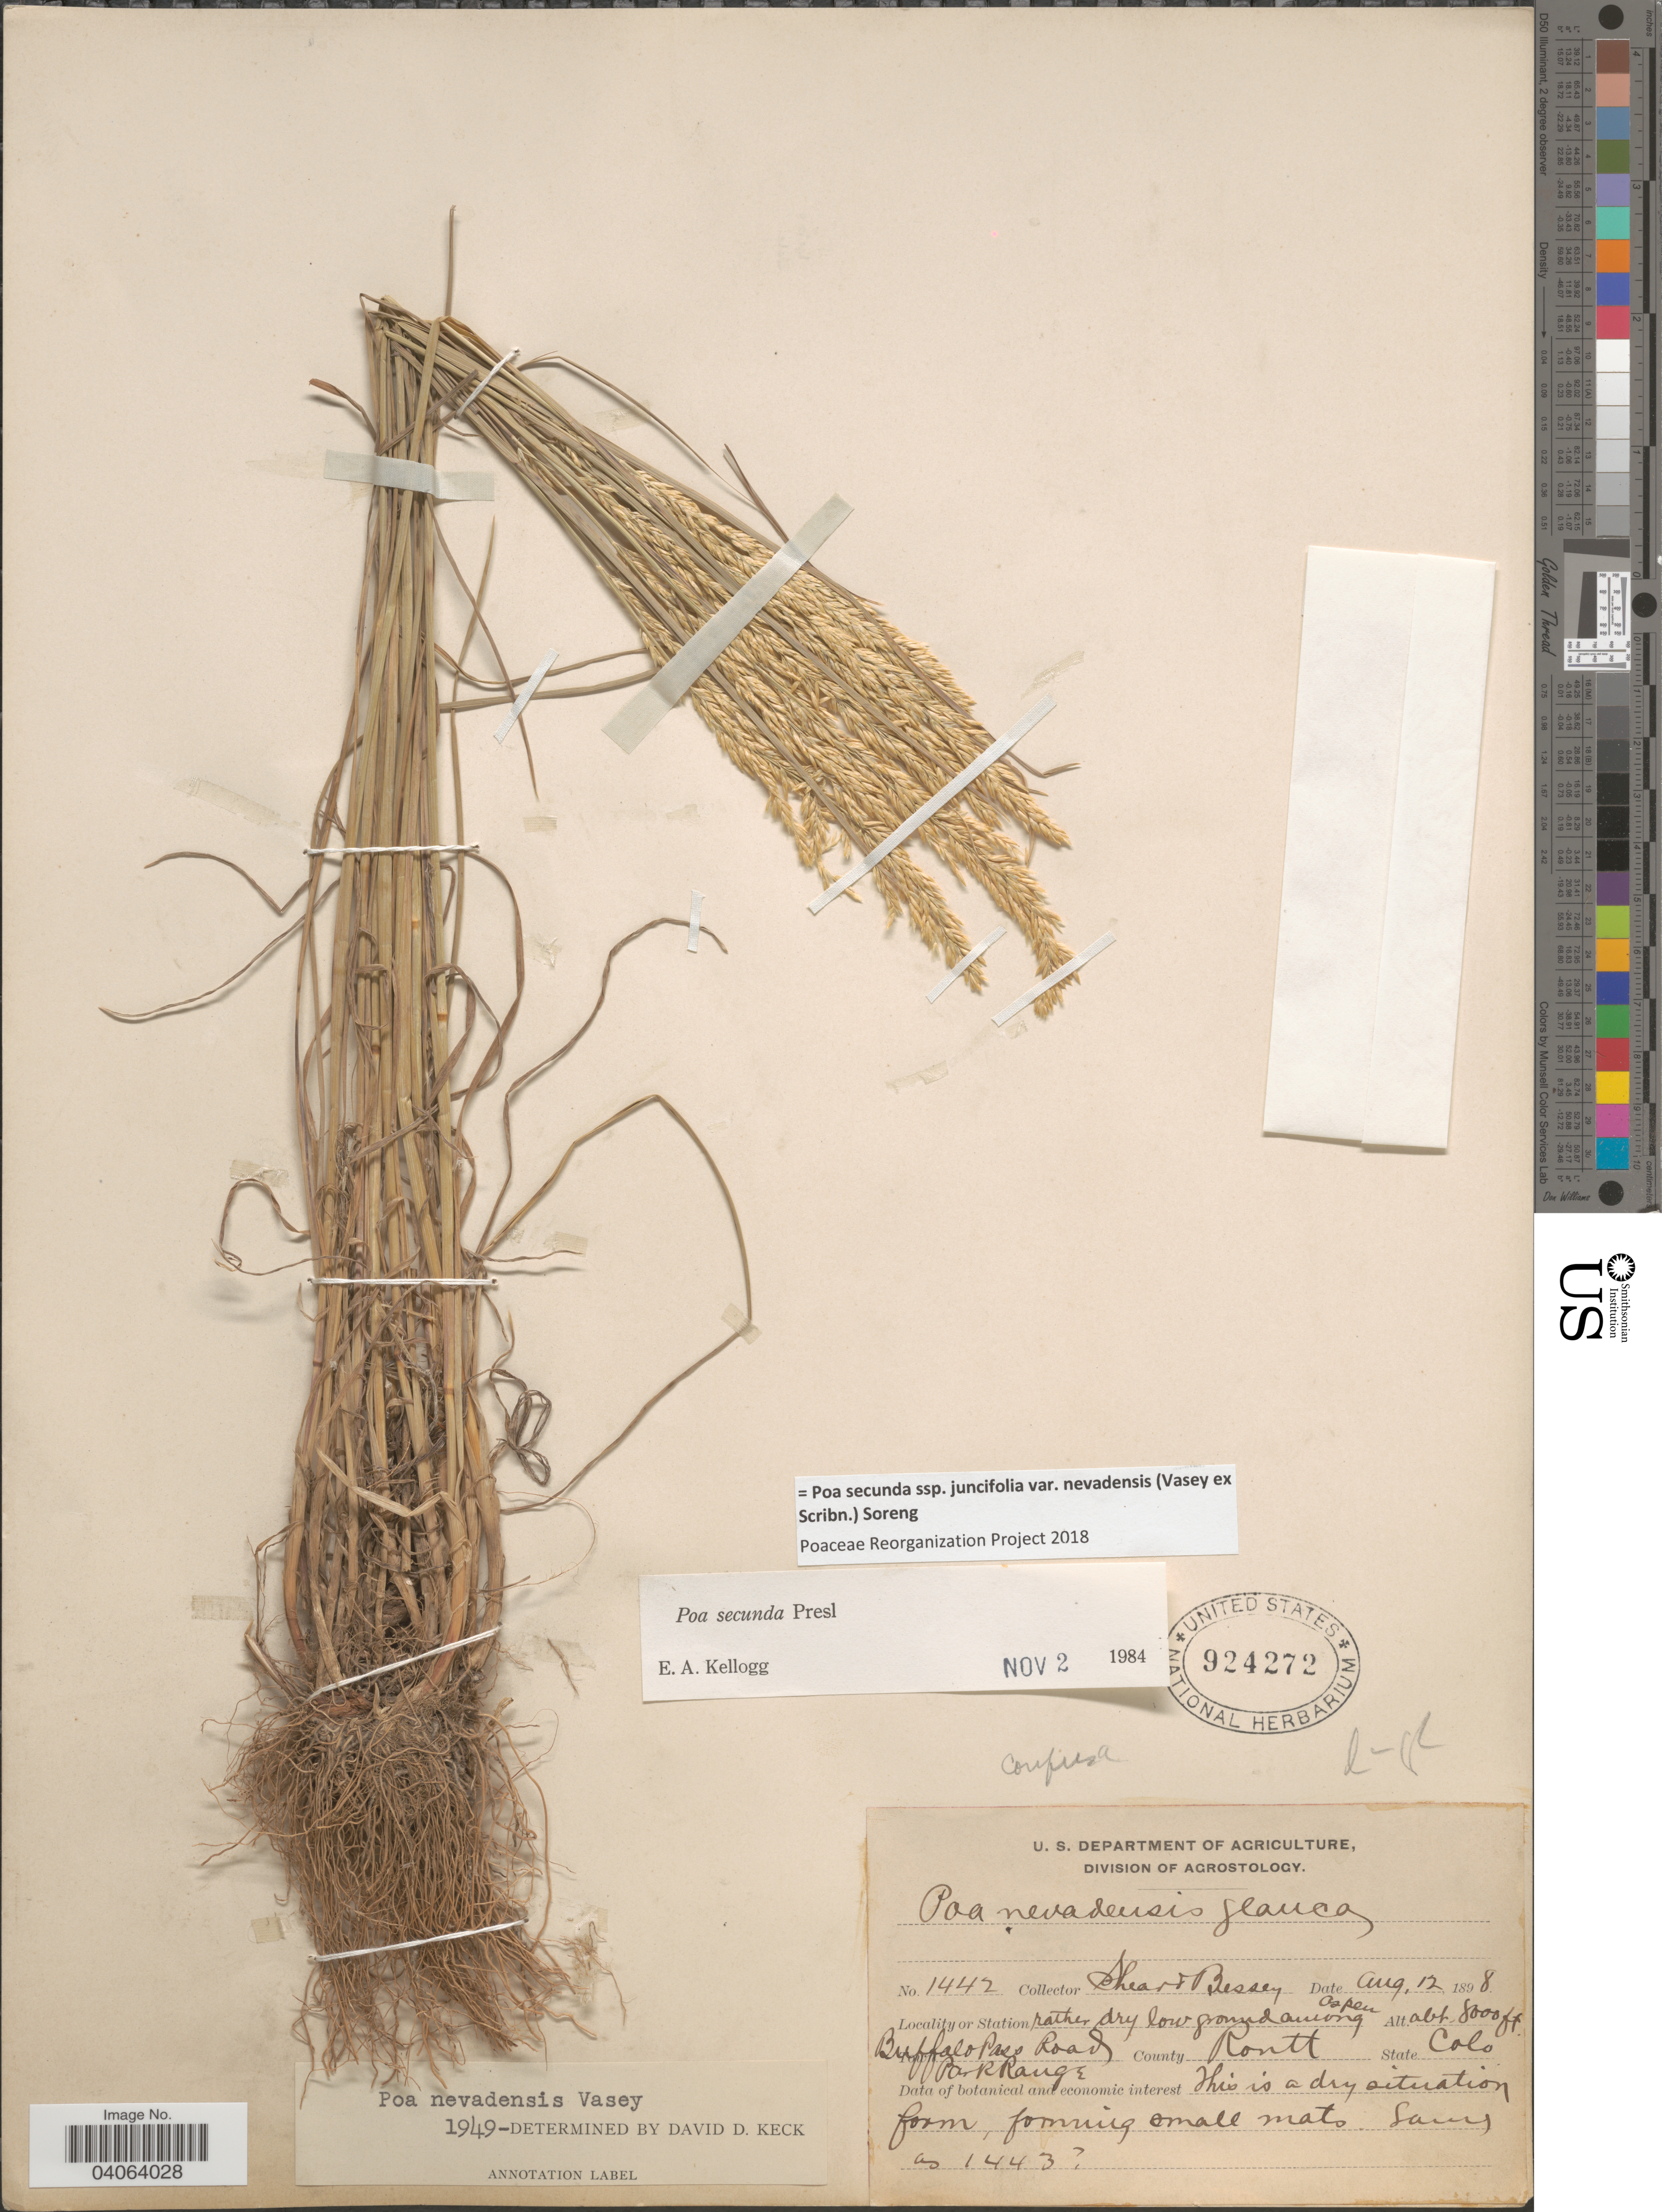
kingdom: Plantae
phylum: Tracheophyta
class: Liliopsida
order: Poales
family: Poaceae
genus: Poa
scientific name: Poa secunda subsp. juncifolia var. nevadensis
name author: (Vasey ex Scribn.) Soreng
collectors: -- Shear & -. Bessey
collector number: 1442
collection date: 1898-08-12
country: United States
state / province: Colorado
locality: Buffalo Pass Road. County Routt.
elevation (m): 2438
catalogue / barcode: US 924272